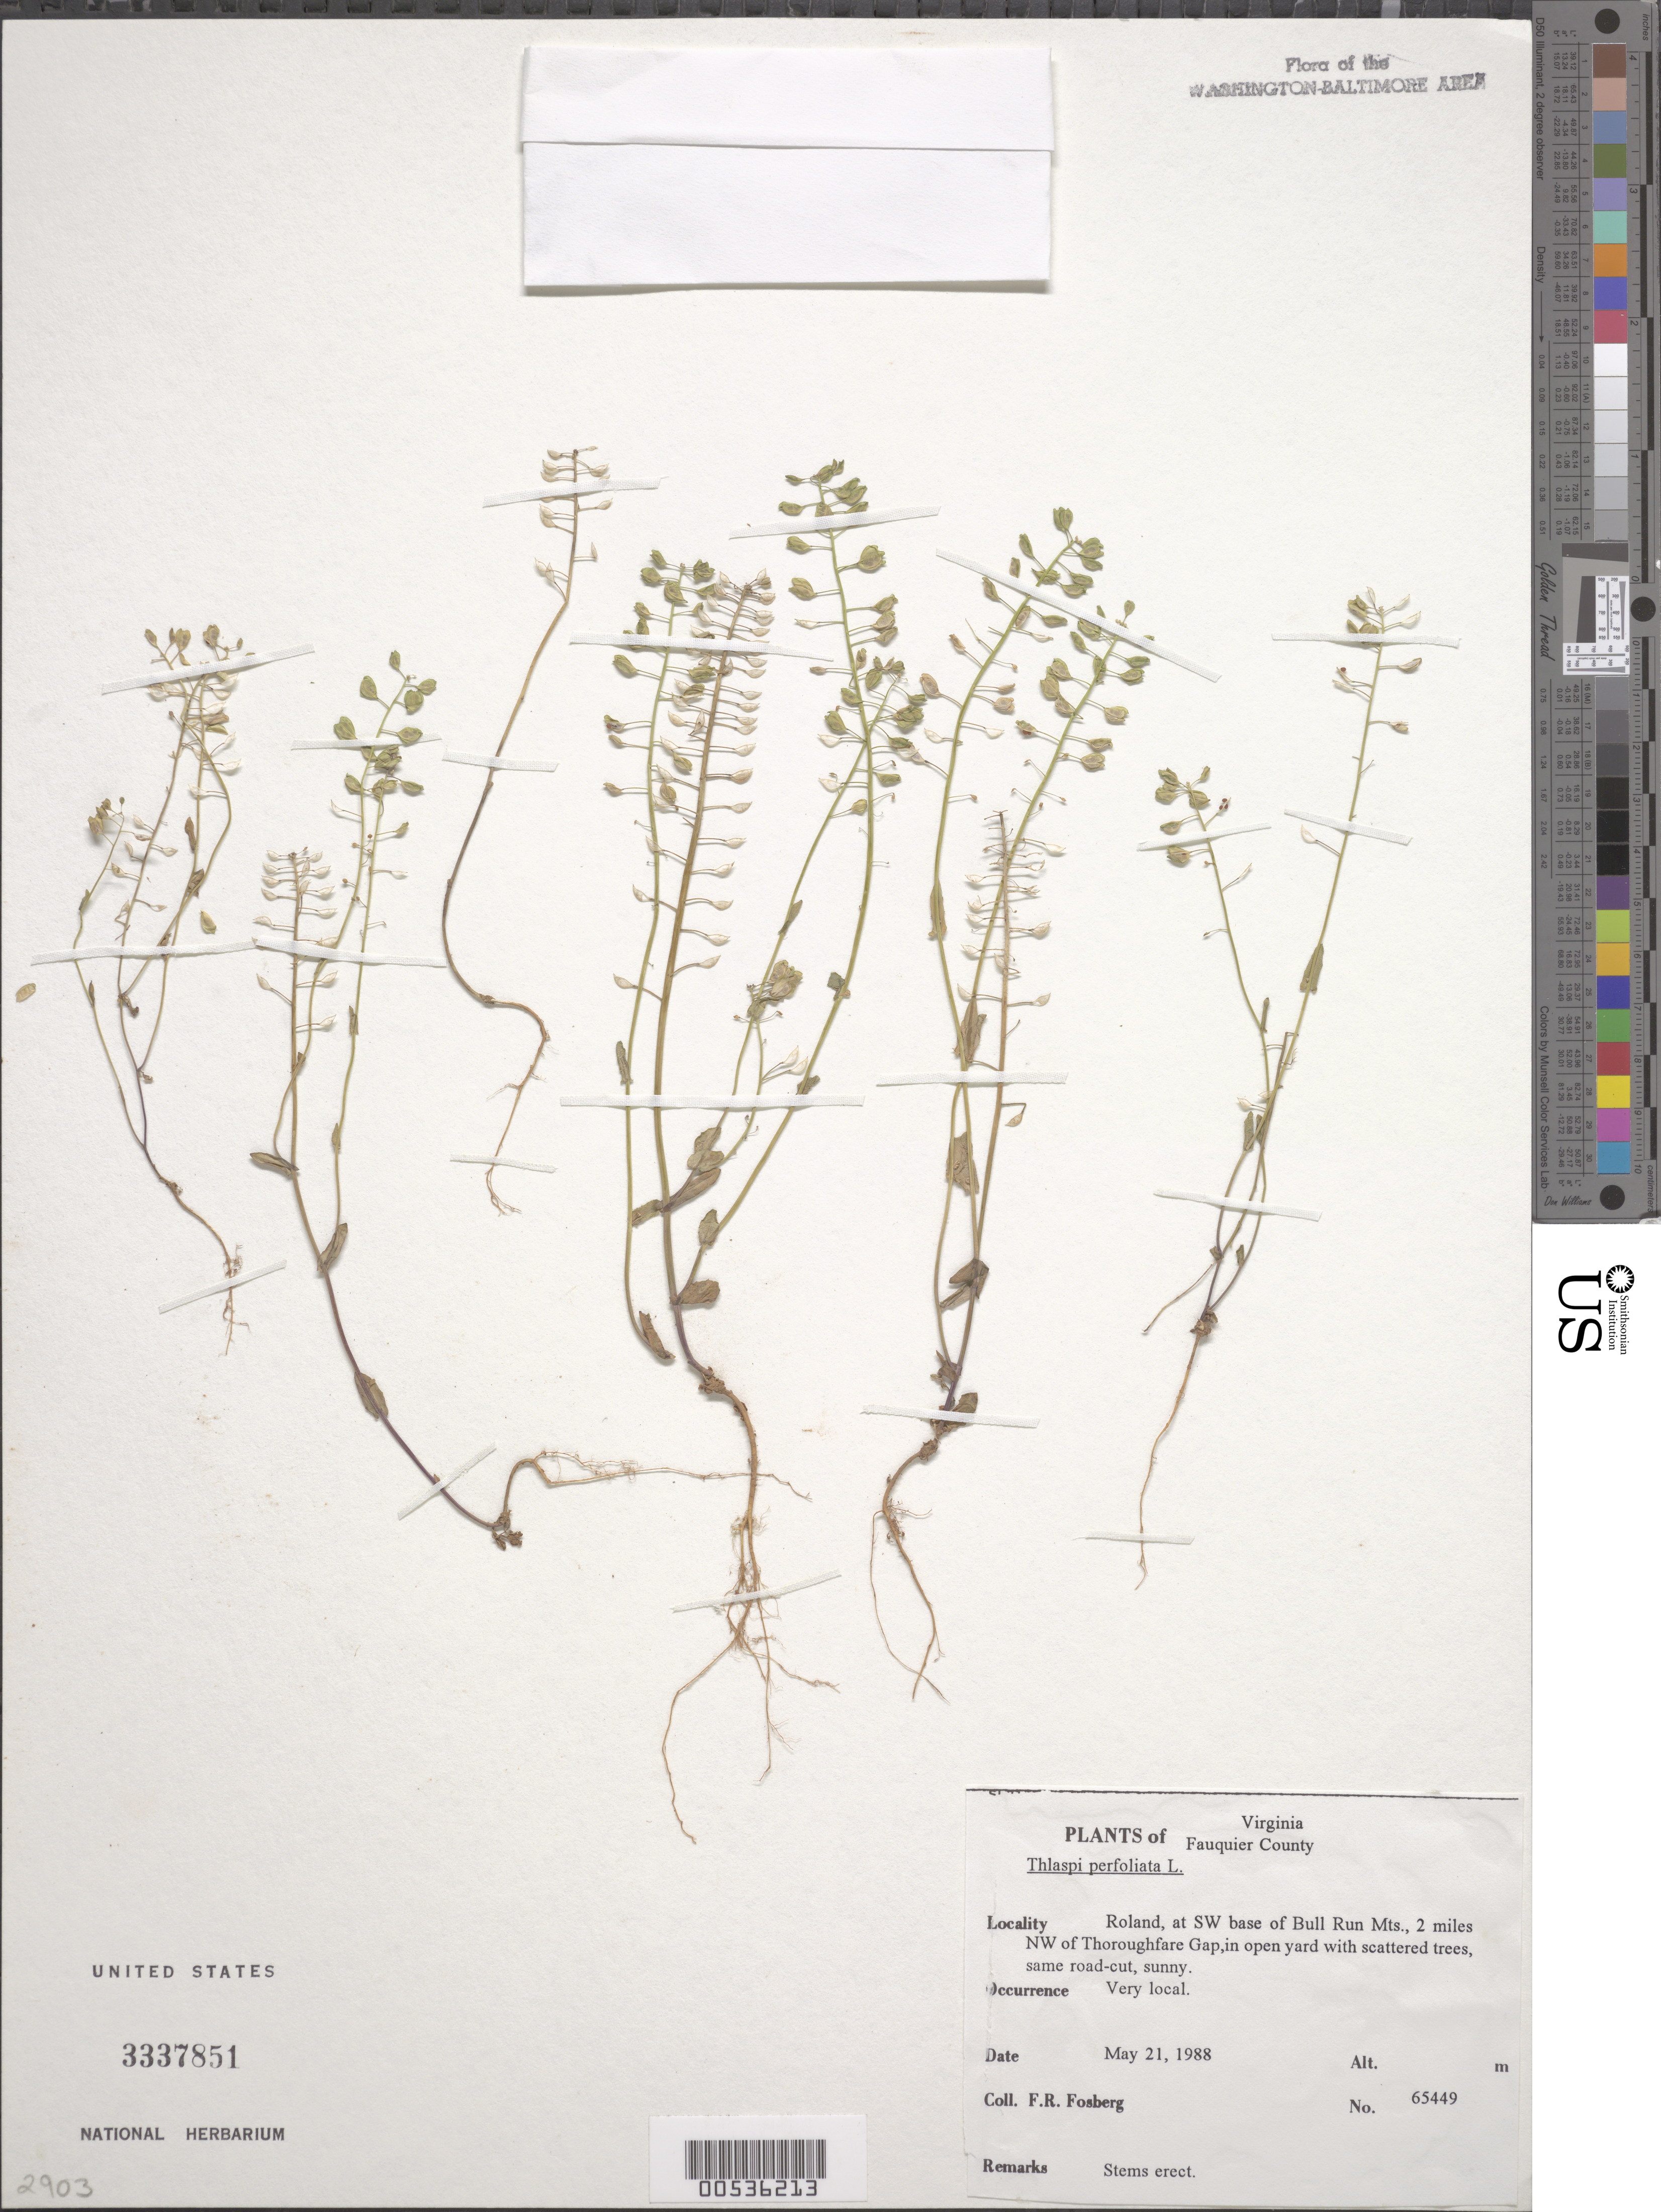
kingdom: Plantae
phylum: Tracheophyta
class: Magnoliopsida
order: Brassicales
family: Brassicaceae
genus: Microthlaspi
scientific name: Microthlaspi perfoliatum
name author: (L.) F.K. Mey.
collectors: F. R. Fosberg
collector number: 65449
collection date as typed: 21 May 1988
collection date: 1988-05-21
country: United States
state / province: Virginia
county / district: Fauquier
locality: Roland, SW base of Bull Run Mts., NW of Thorofare Gap Bull Run Mts.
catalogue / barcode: US 3337851